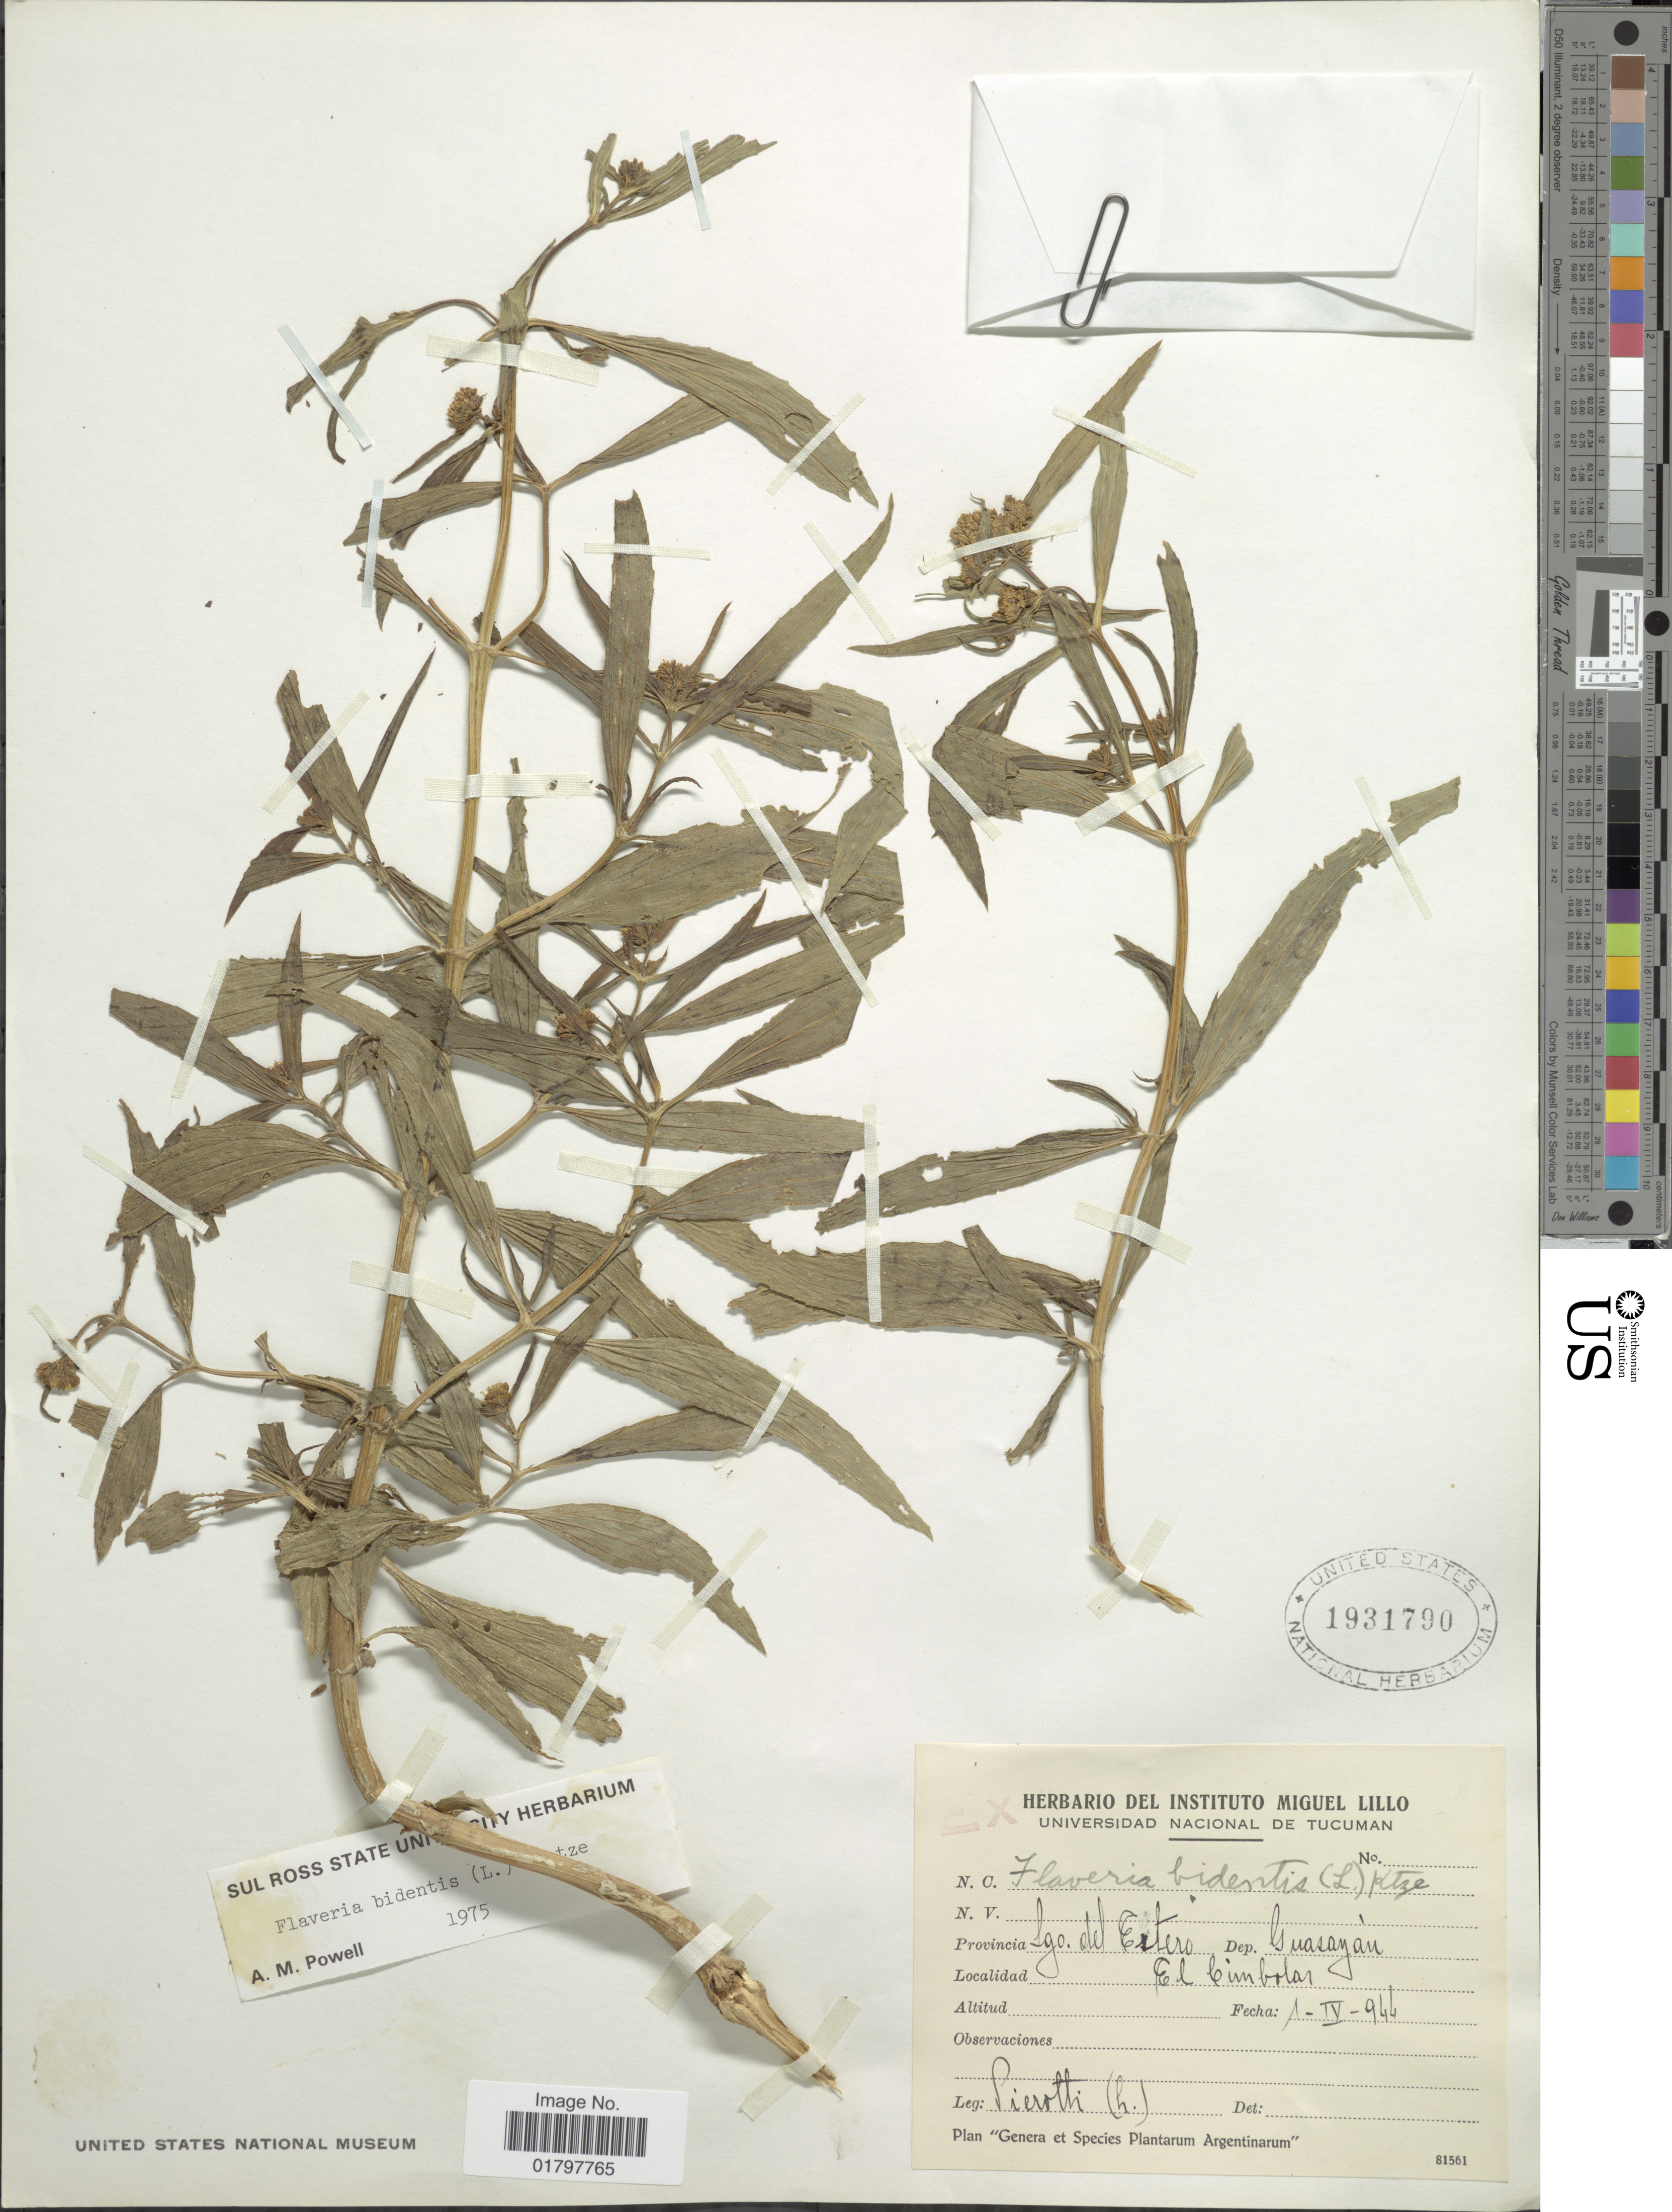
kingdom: Plantae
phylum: Tracheophyta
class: Magnoliopsida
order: Asterales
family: Asteraceae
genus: Flaveria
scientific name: Flaveria bidentis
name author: (L.) Kuntze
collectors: S. A. Pierotti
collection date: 1944-04-01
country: Argentina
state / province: Santiago del Estero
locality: Provincia Sgo. del Estero. Dep. Guasayàn. El Cimbolar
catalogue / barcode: US 1931790